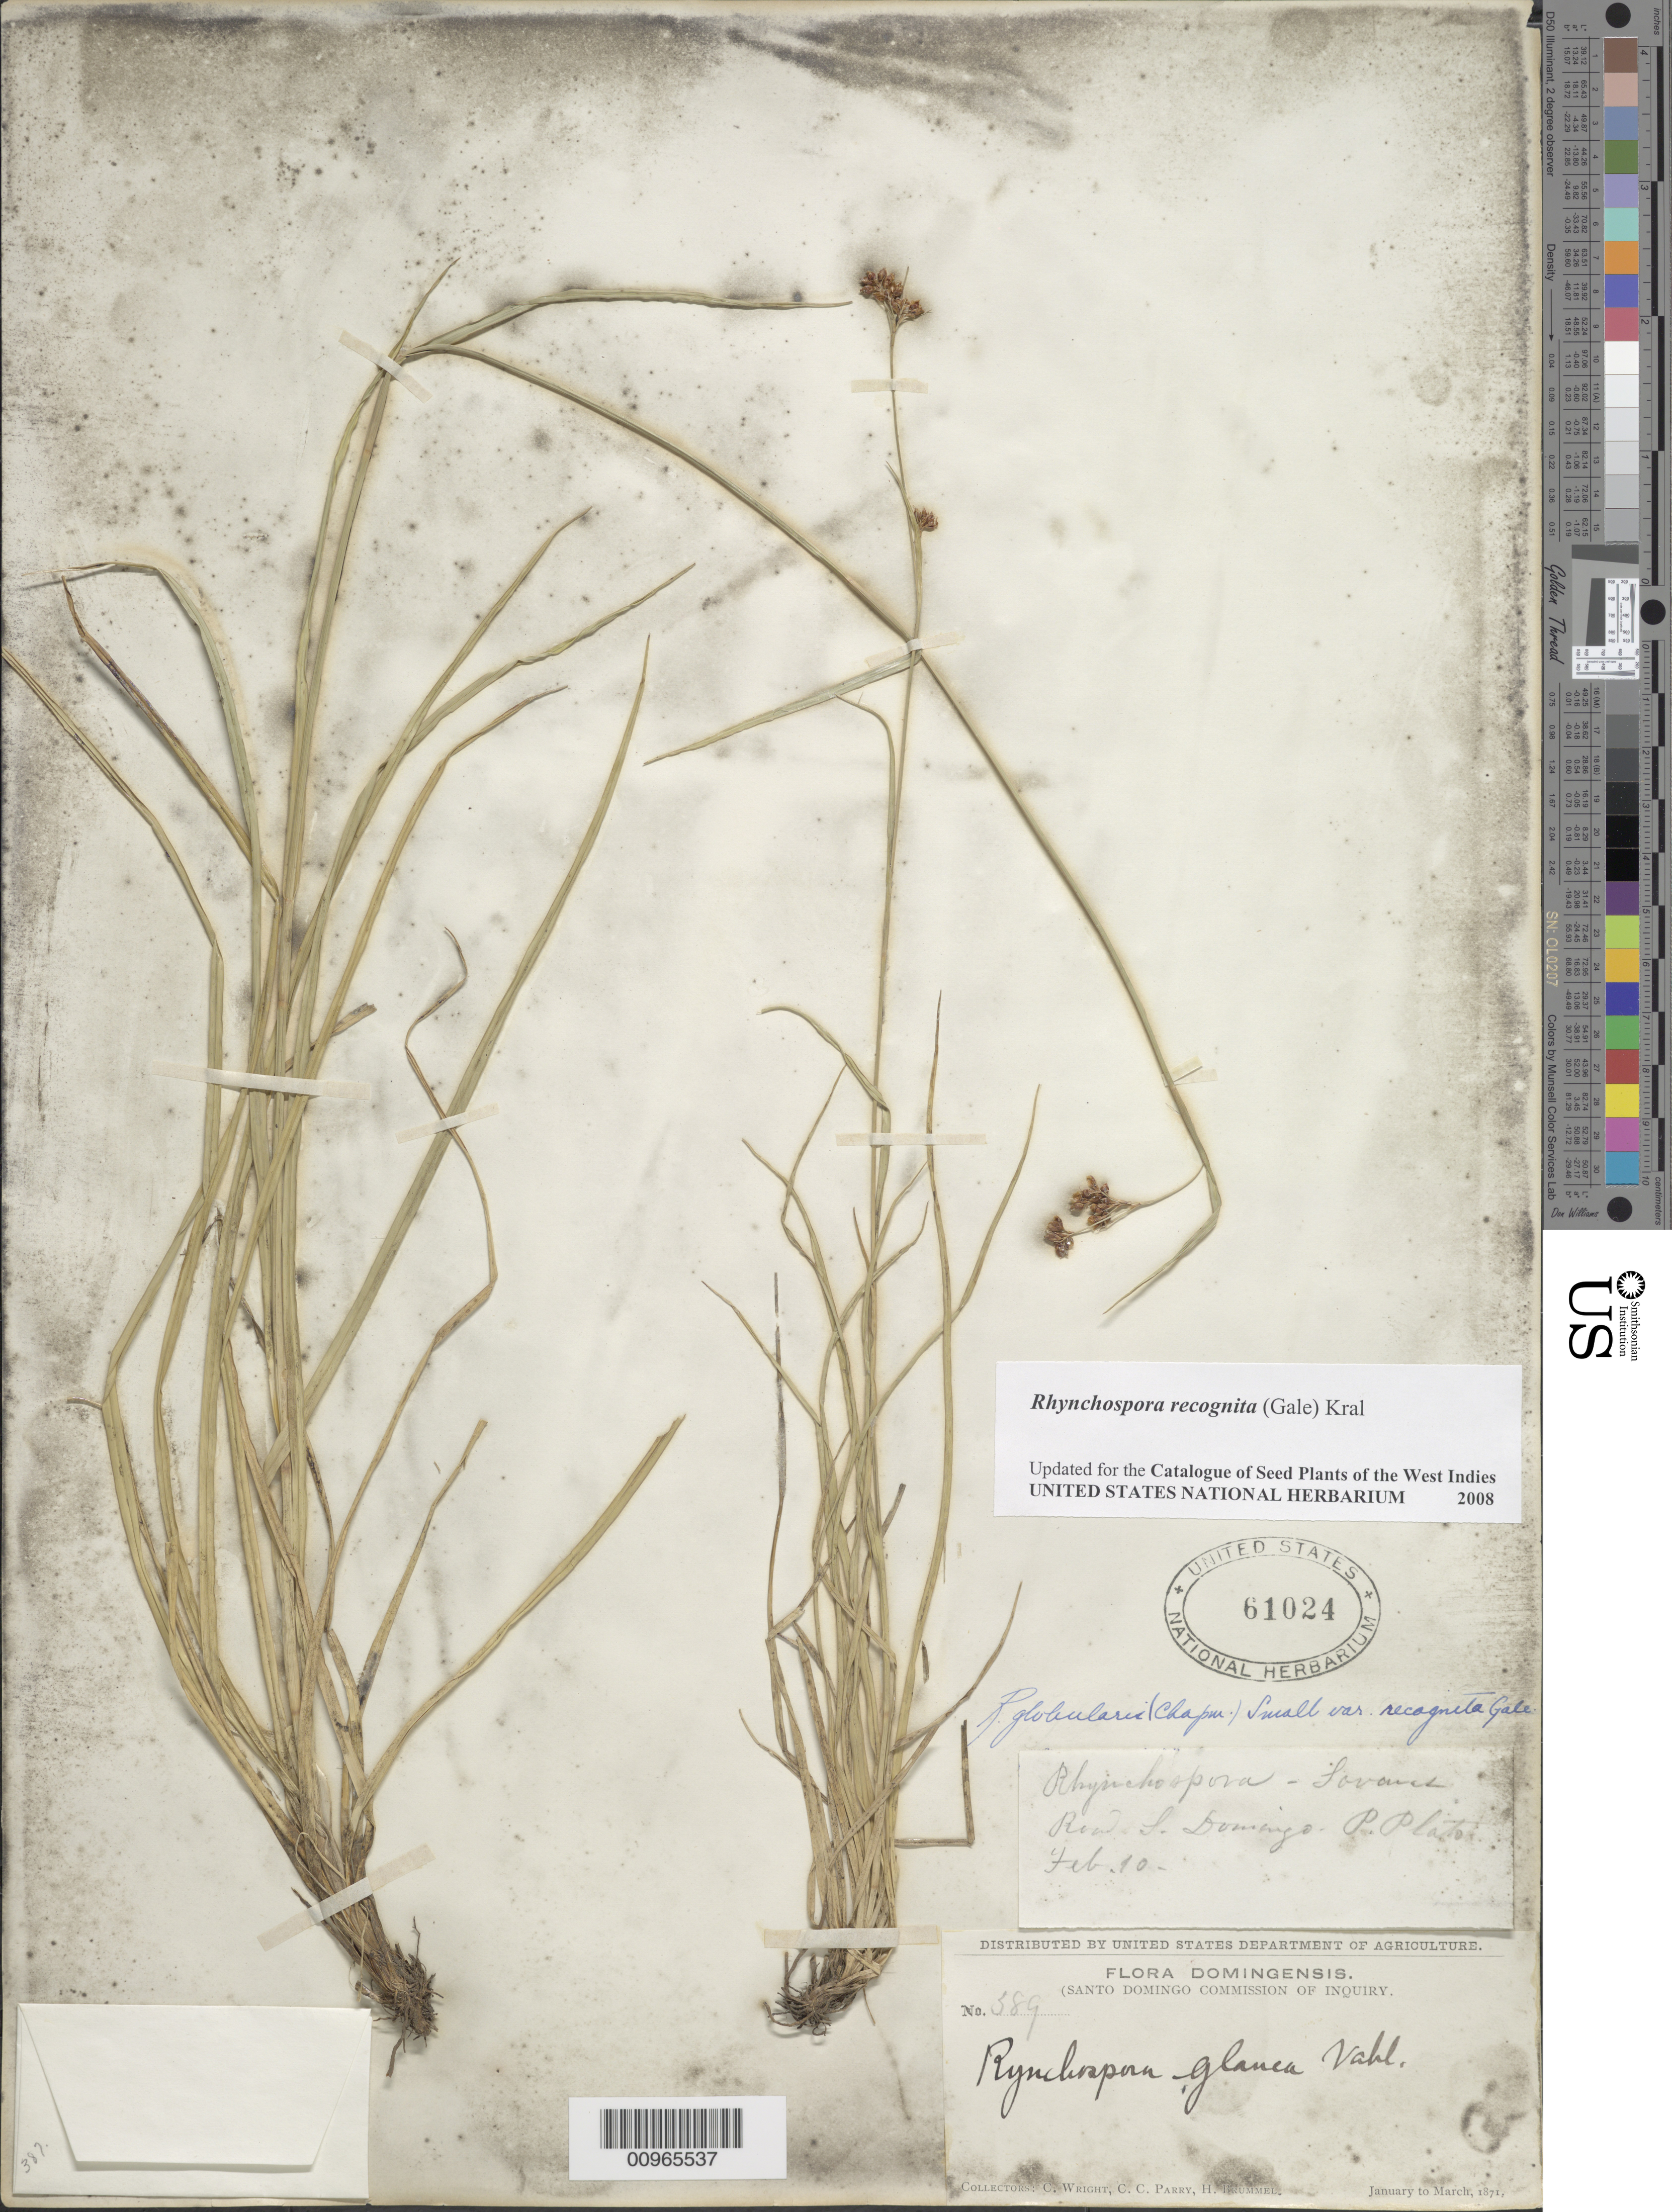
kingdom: Plantae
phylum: Tracheophyta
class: Liliopsida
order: Poales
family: Cyperaceae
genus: Rhynchospora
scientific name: Rhynchospora recognita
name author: (Gale) Kral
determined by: Strong, M. T., (US), Smithsonian Institution - National Museum of Natural History (UNITED STATES)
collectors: C. Wright, C. C. Parry & H. Brummel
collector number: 589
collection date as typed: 10 Feb 1871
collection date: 1871-02-10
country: Dominican Republic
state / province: Puerto Plata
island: Hispaniola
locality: Savanas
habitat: Savanas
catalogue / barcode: US 61024